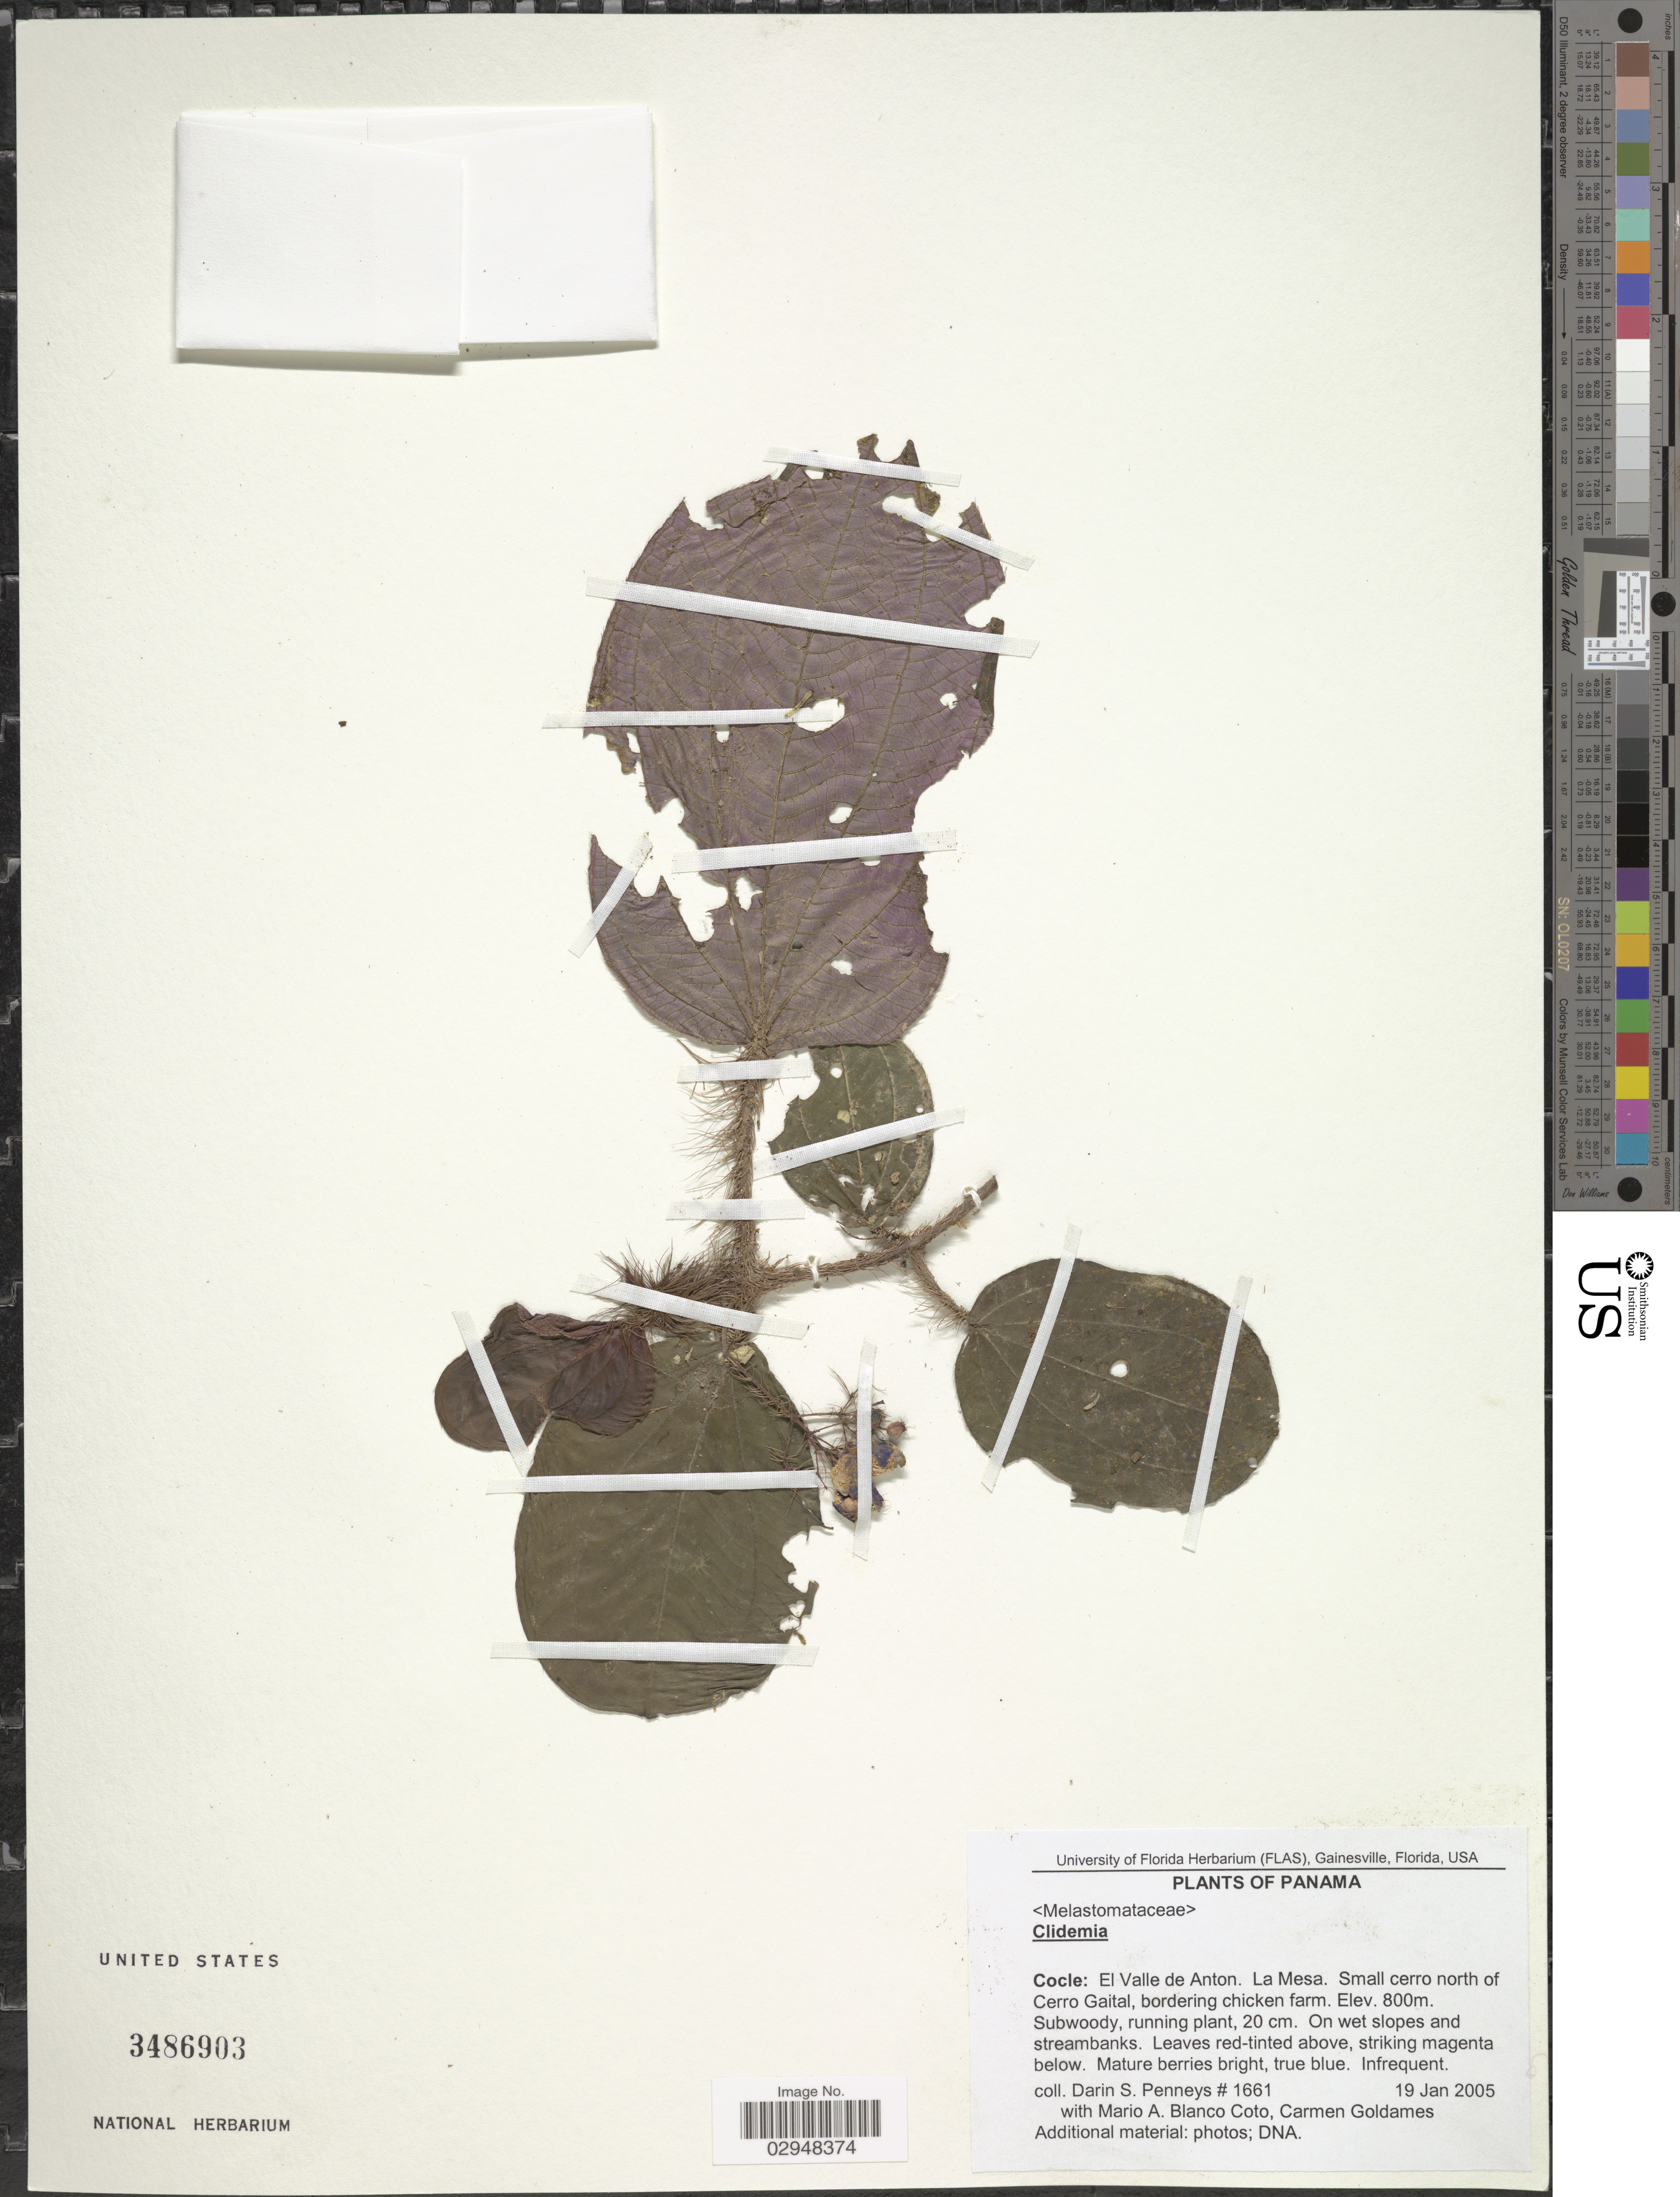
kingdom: Plantae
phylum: Tracheophyta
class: Magnoliopsida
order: Myrtales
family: Melastomataceae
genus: Clidemia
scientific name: Clidemia sp.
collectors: D. S. Penneys, M. A. Blanco & C. Goldames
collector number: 1661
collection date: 2005-01-19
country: Panama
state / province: Coclé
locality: El Valle de Anton, La Mesa, Small cerro north of Cerro Gaital, bordering chicken farm.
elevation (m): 800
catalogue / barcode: US 3486903